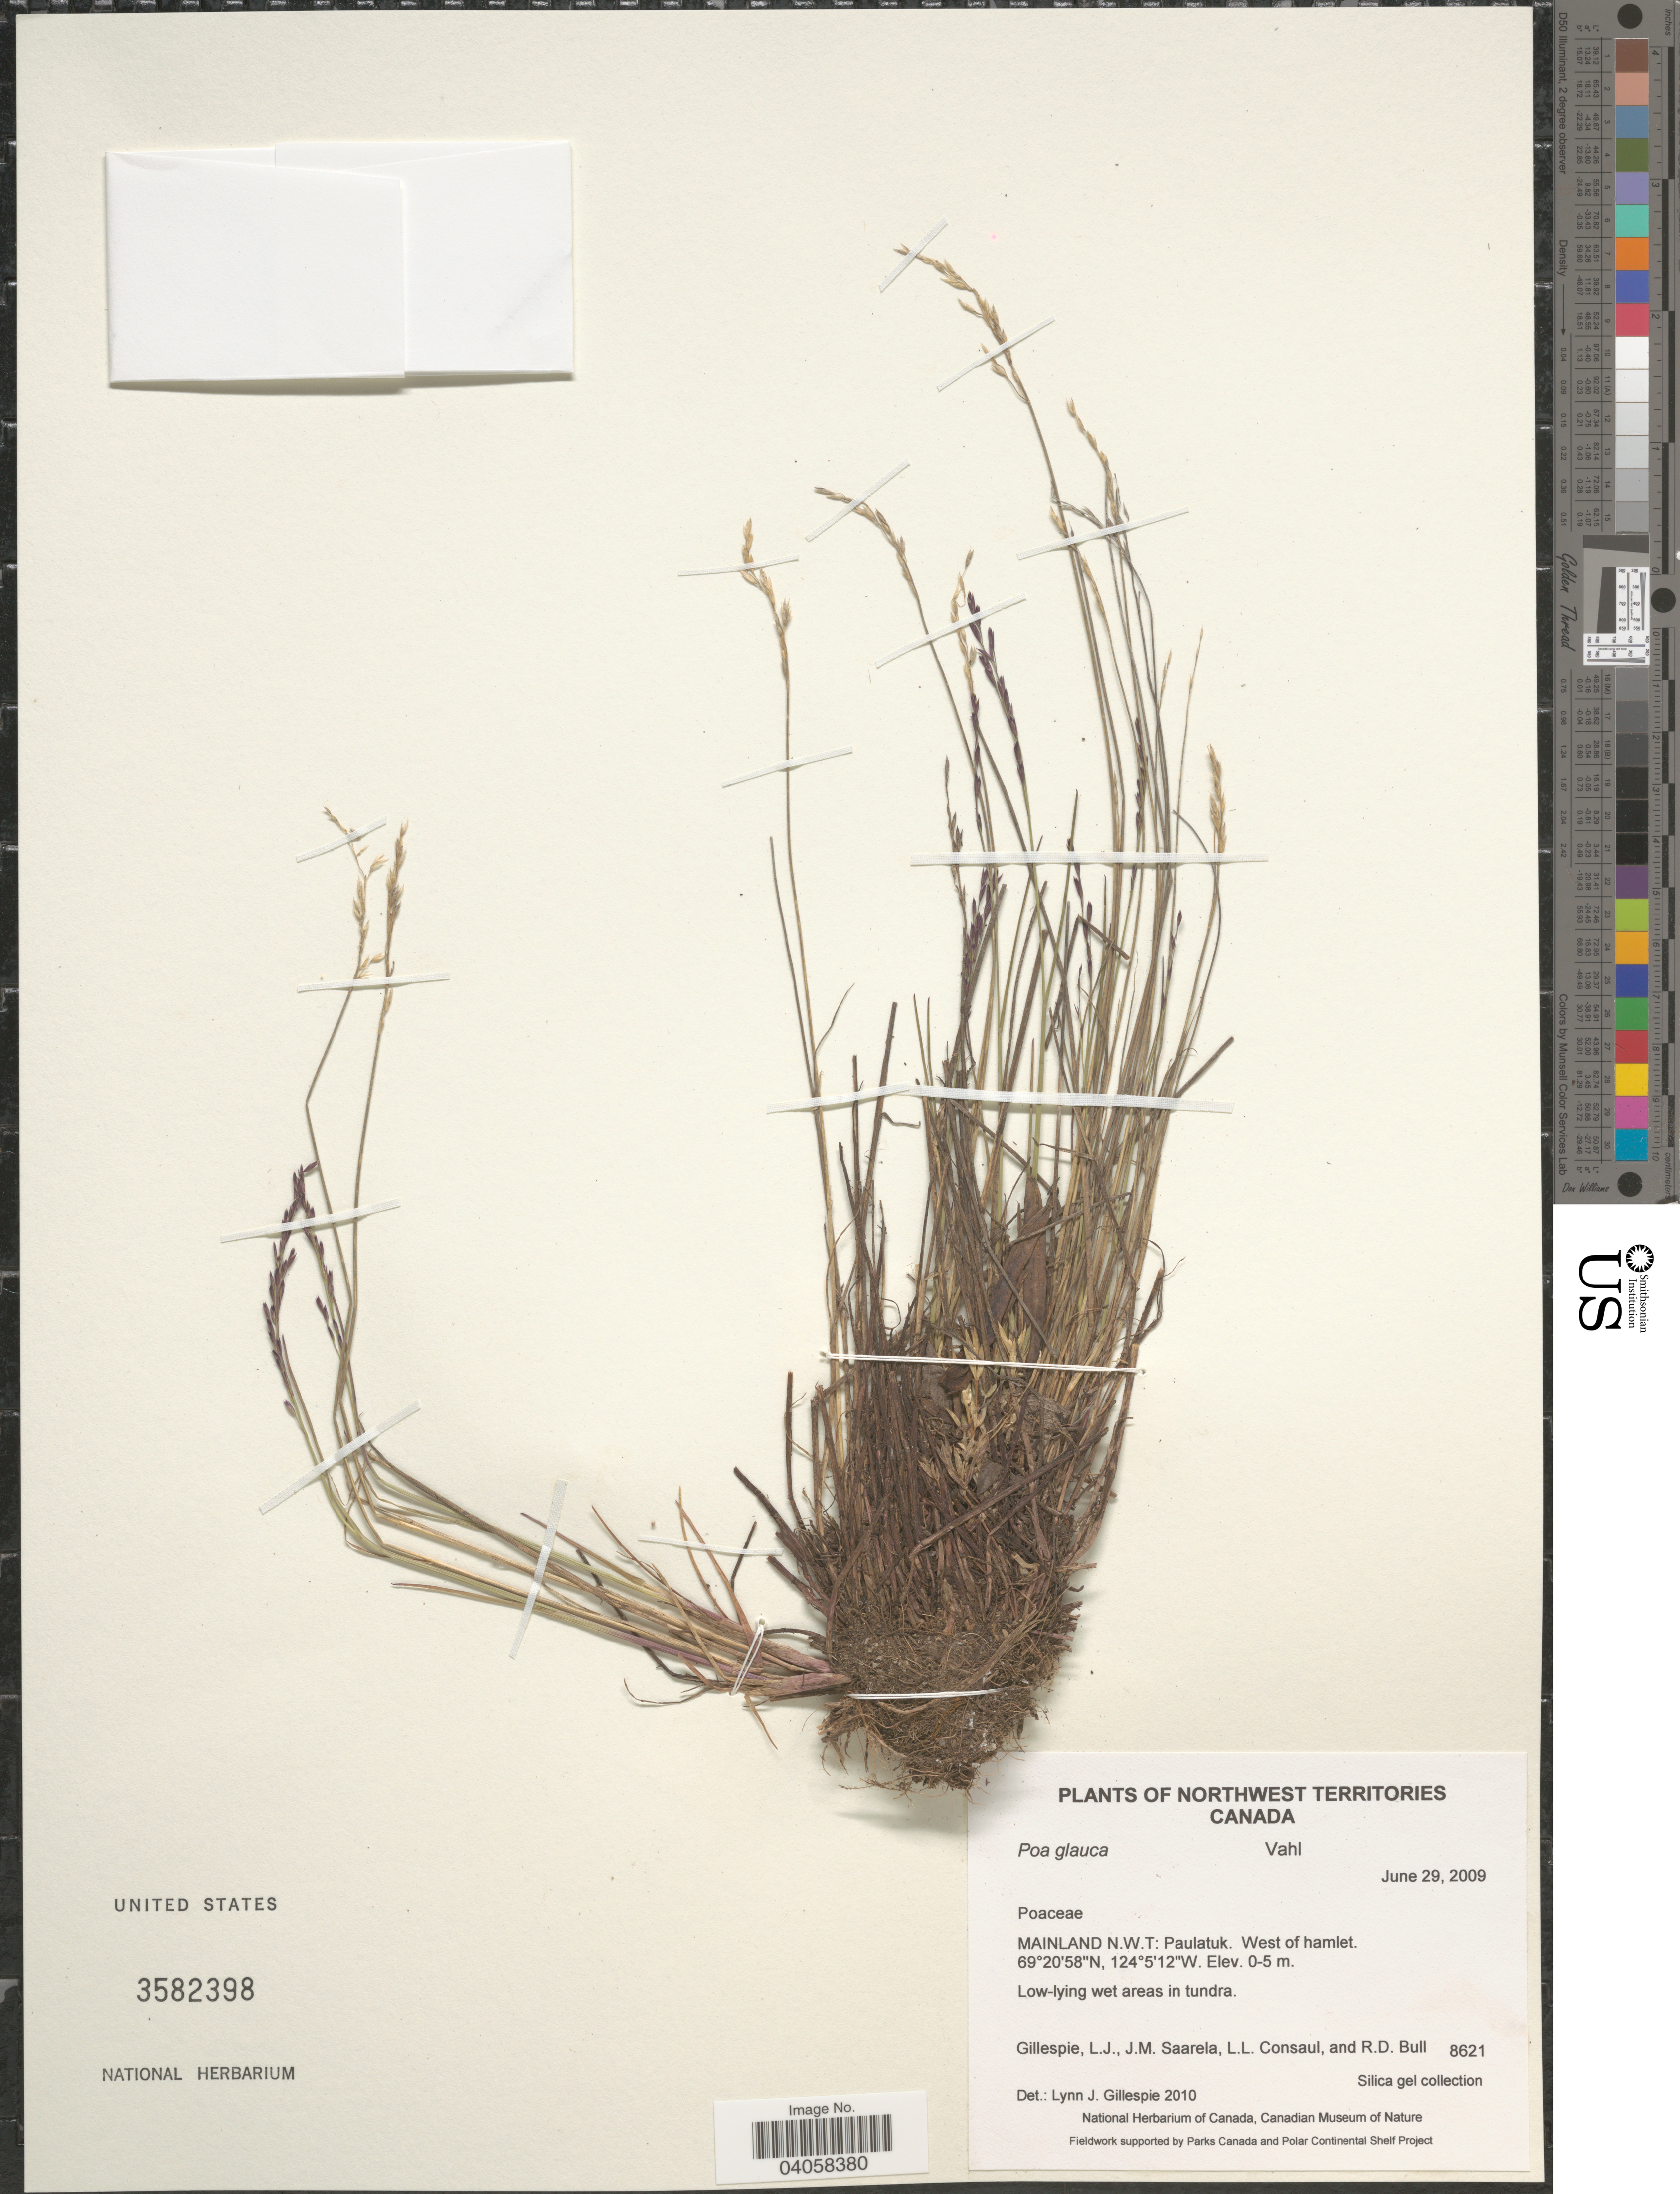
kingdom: Plantae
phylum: Tracheophyta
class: Liliopsida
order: Poales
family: Poaceae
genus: Poa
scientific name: Poa glauca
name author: Vahl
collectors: L. Gillespie, J. Saarela, L. Consaul & R. Bull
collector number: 8621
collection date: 2009-06-29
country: Canada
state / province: Northwest Territories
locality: Mainland N.W.T: Paulatuk. West of hamlet.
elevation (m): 0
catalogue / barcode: US 3582398